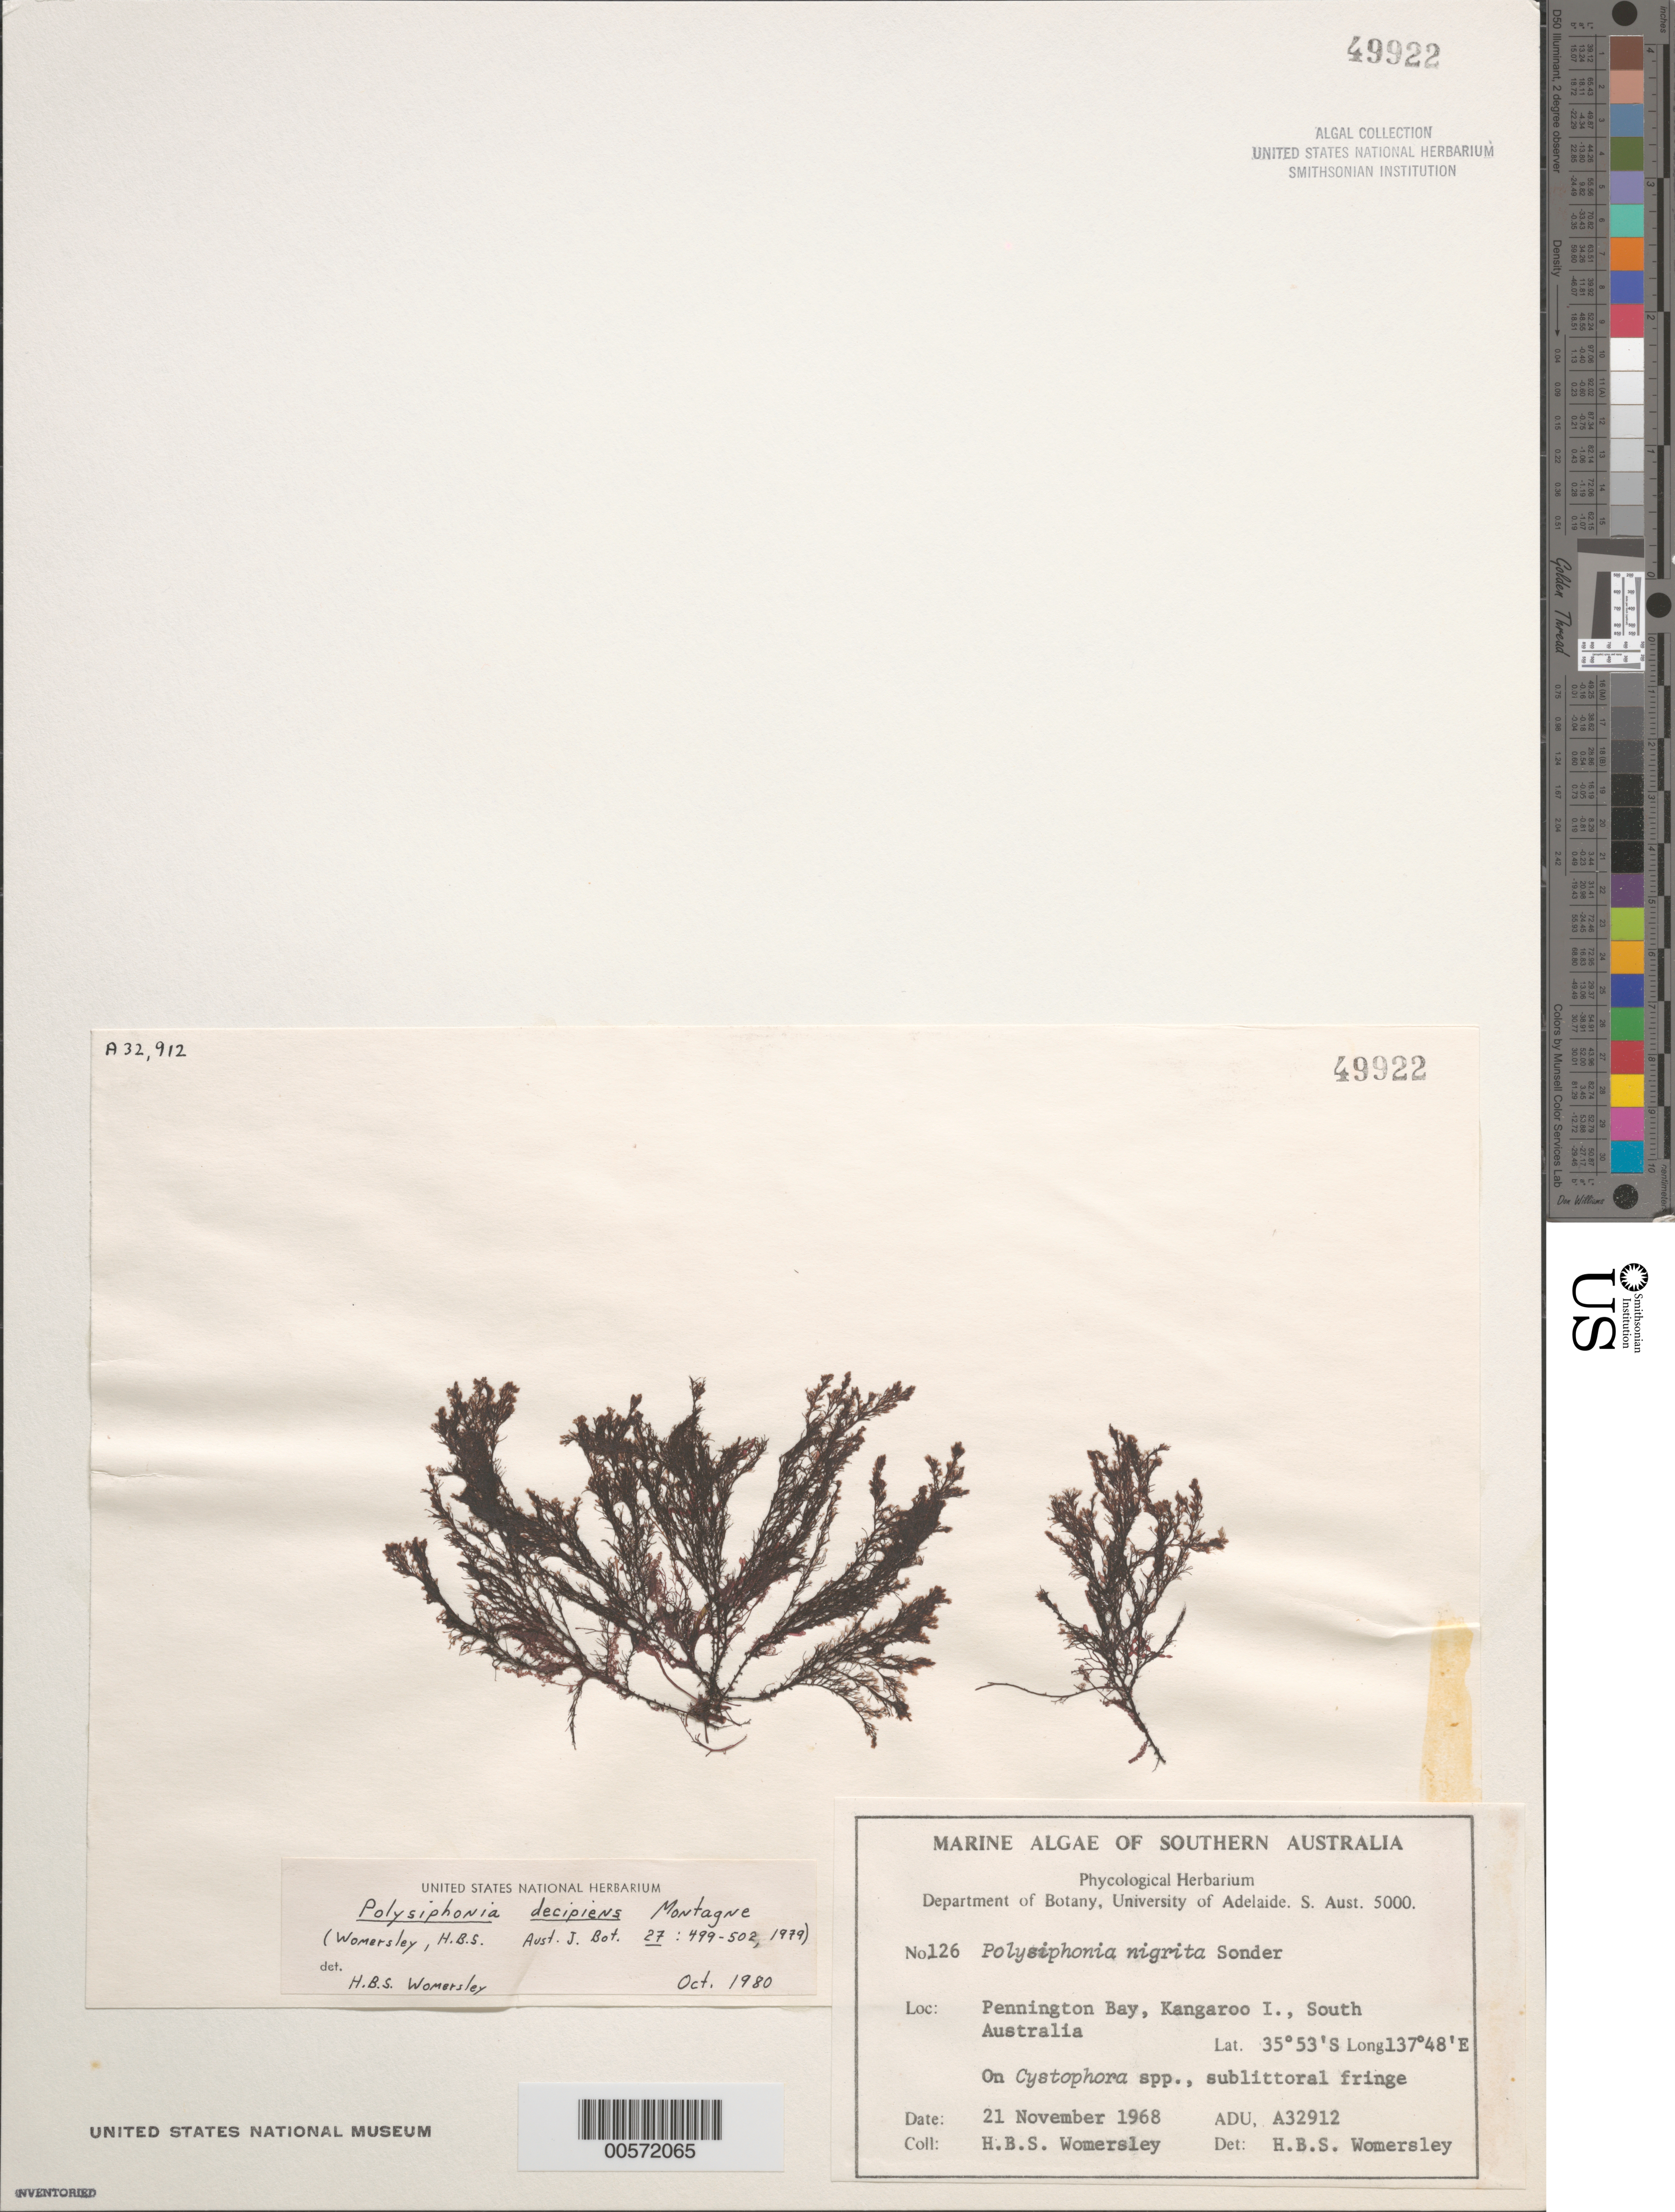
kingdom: Plantae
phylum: Rhodophyta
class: Florideophyceae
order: Ceramiales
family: Rhodomelaceae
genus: Polysiphonia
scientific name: Polysiphonia urceolata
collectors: H. B. S. Womersley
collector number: ADU A32912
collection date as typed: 21 Nov 1968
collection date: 1968-11-21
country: Australia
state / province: South Australia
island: Kangaroo Island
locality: Pennington Bay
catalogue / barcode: US 49922